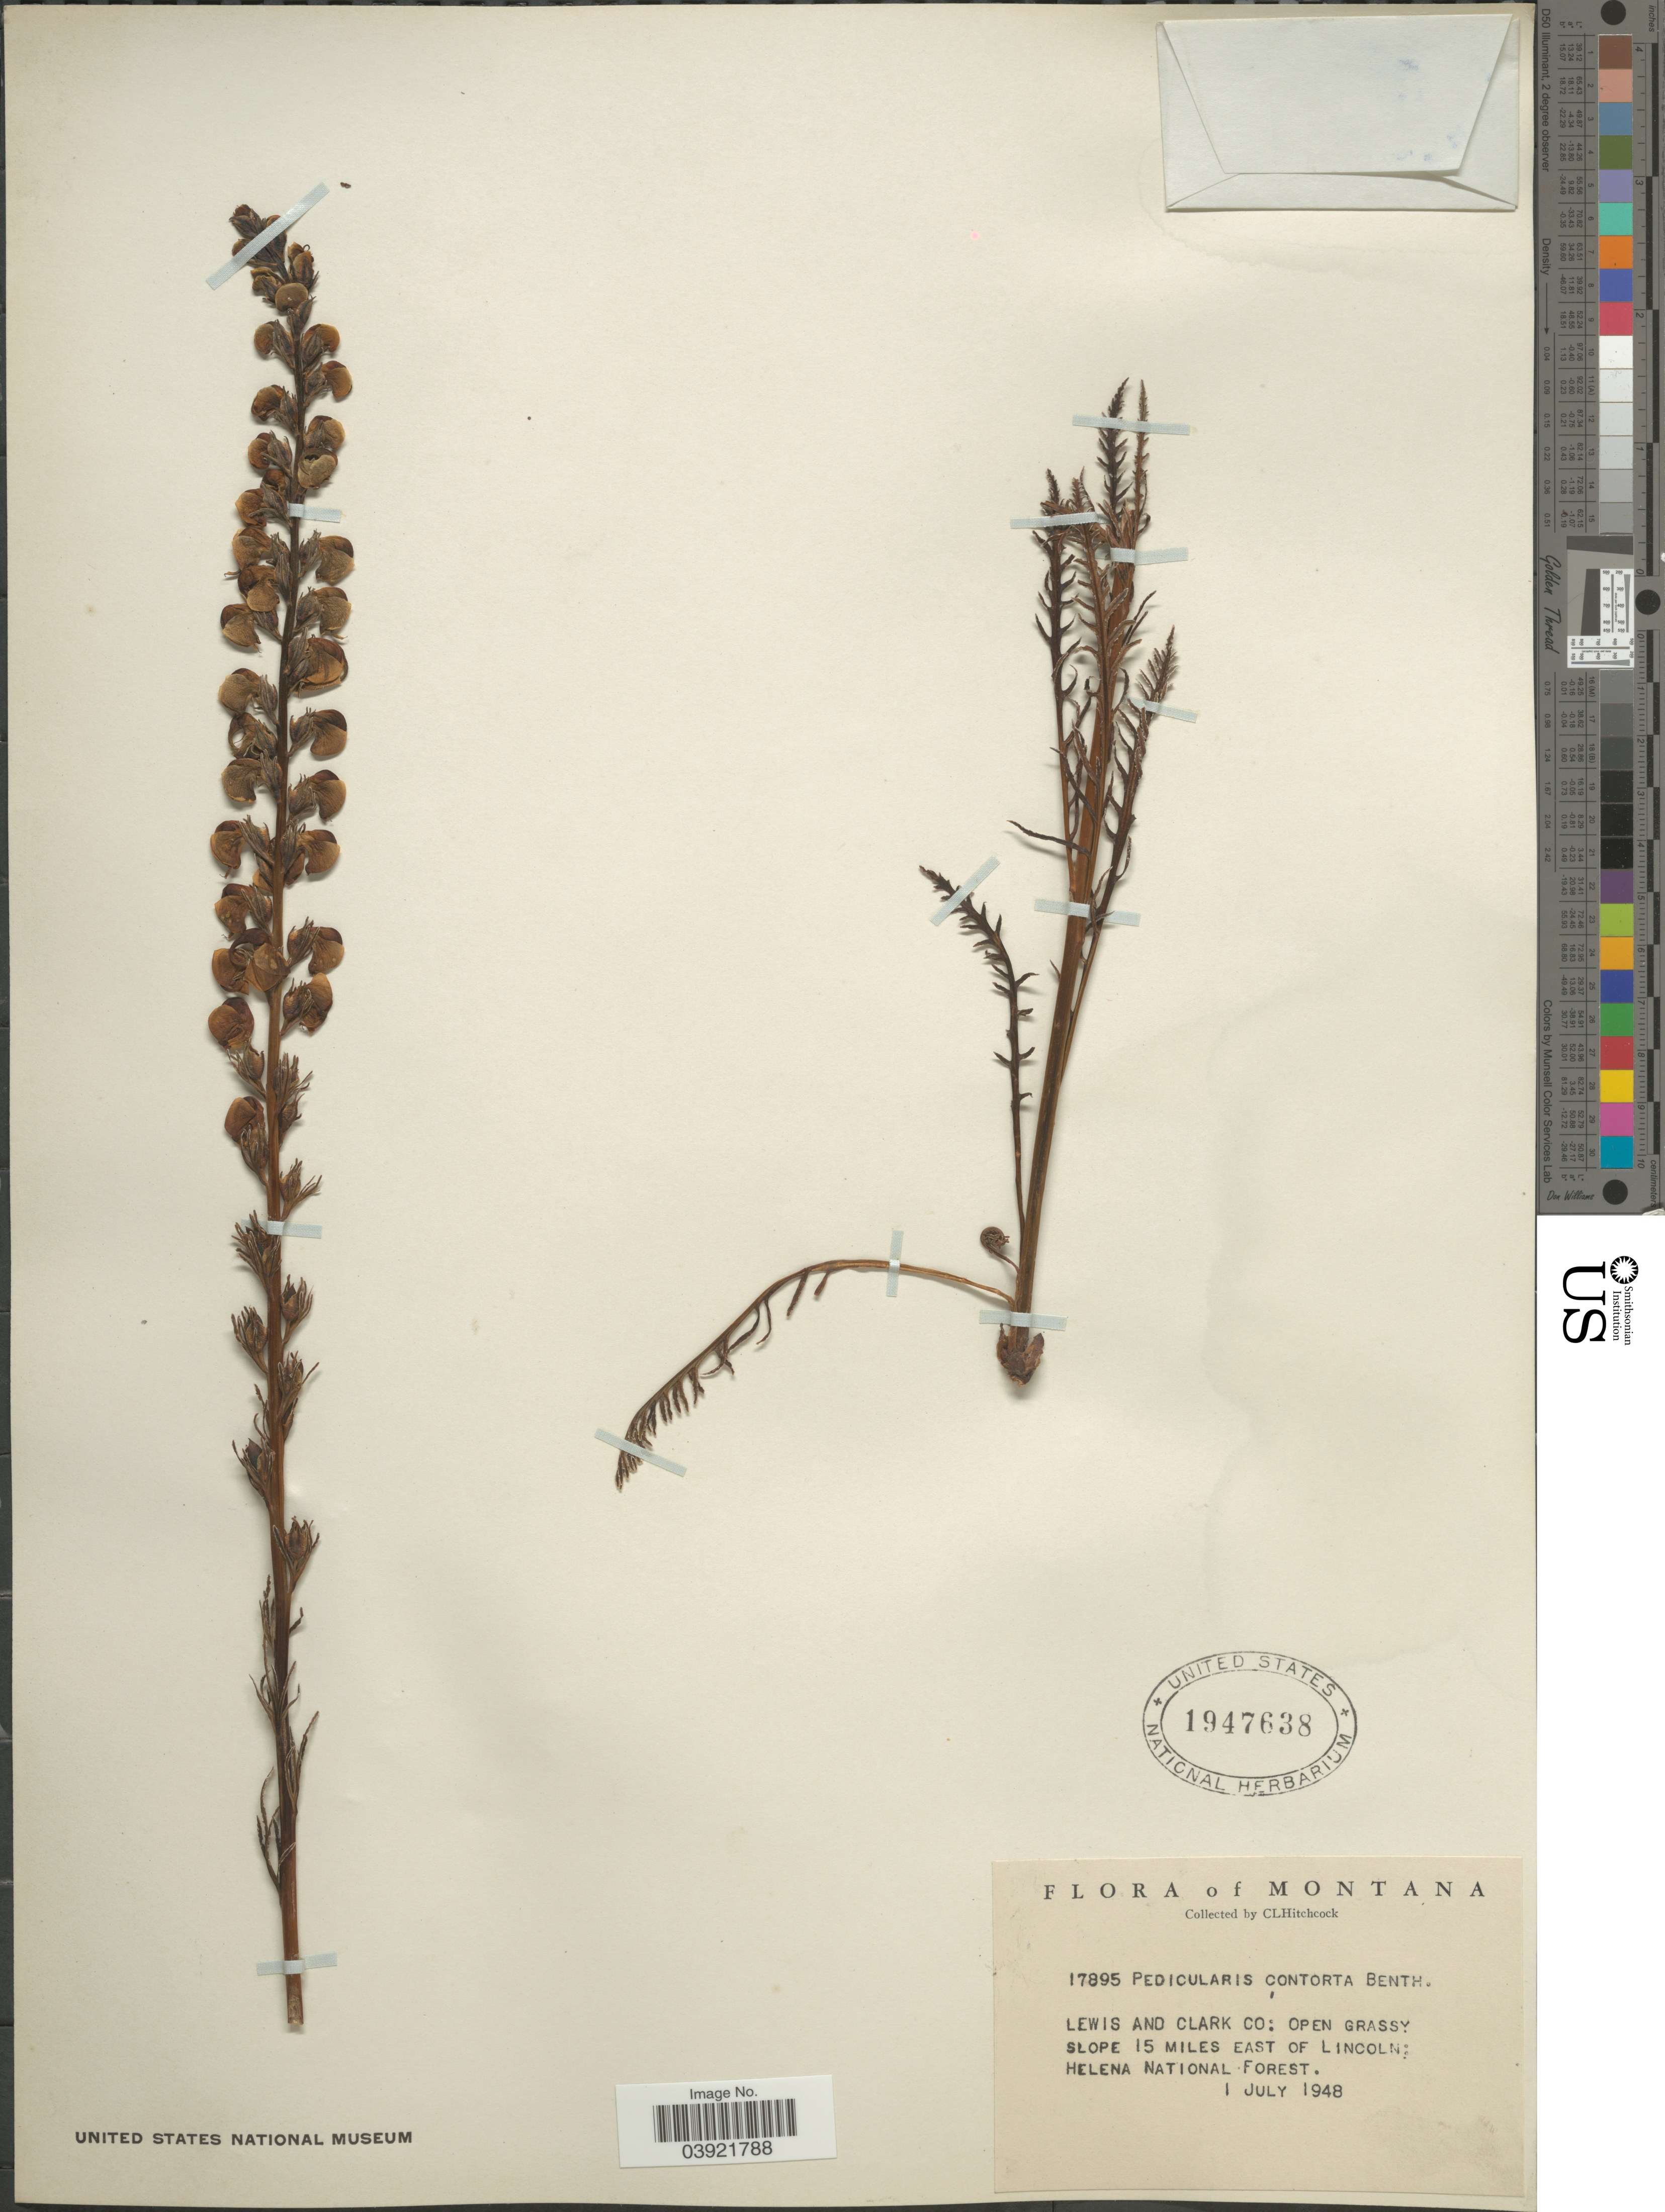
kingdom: Plantae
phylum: Tracheophyta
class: Magnoliopsida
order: Lamiales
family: Orobanchaceae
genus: Pedicularis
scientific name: Pedicularis contorta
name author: Benth.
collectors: C. L. Hitchcock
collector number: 17895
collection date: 1948-07-01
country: United States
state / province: Montana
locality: Lewis and Clark Co: 15 miles East of Lincoln: Helena National Forest.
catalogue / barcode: US 1947638